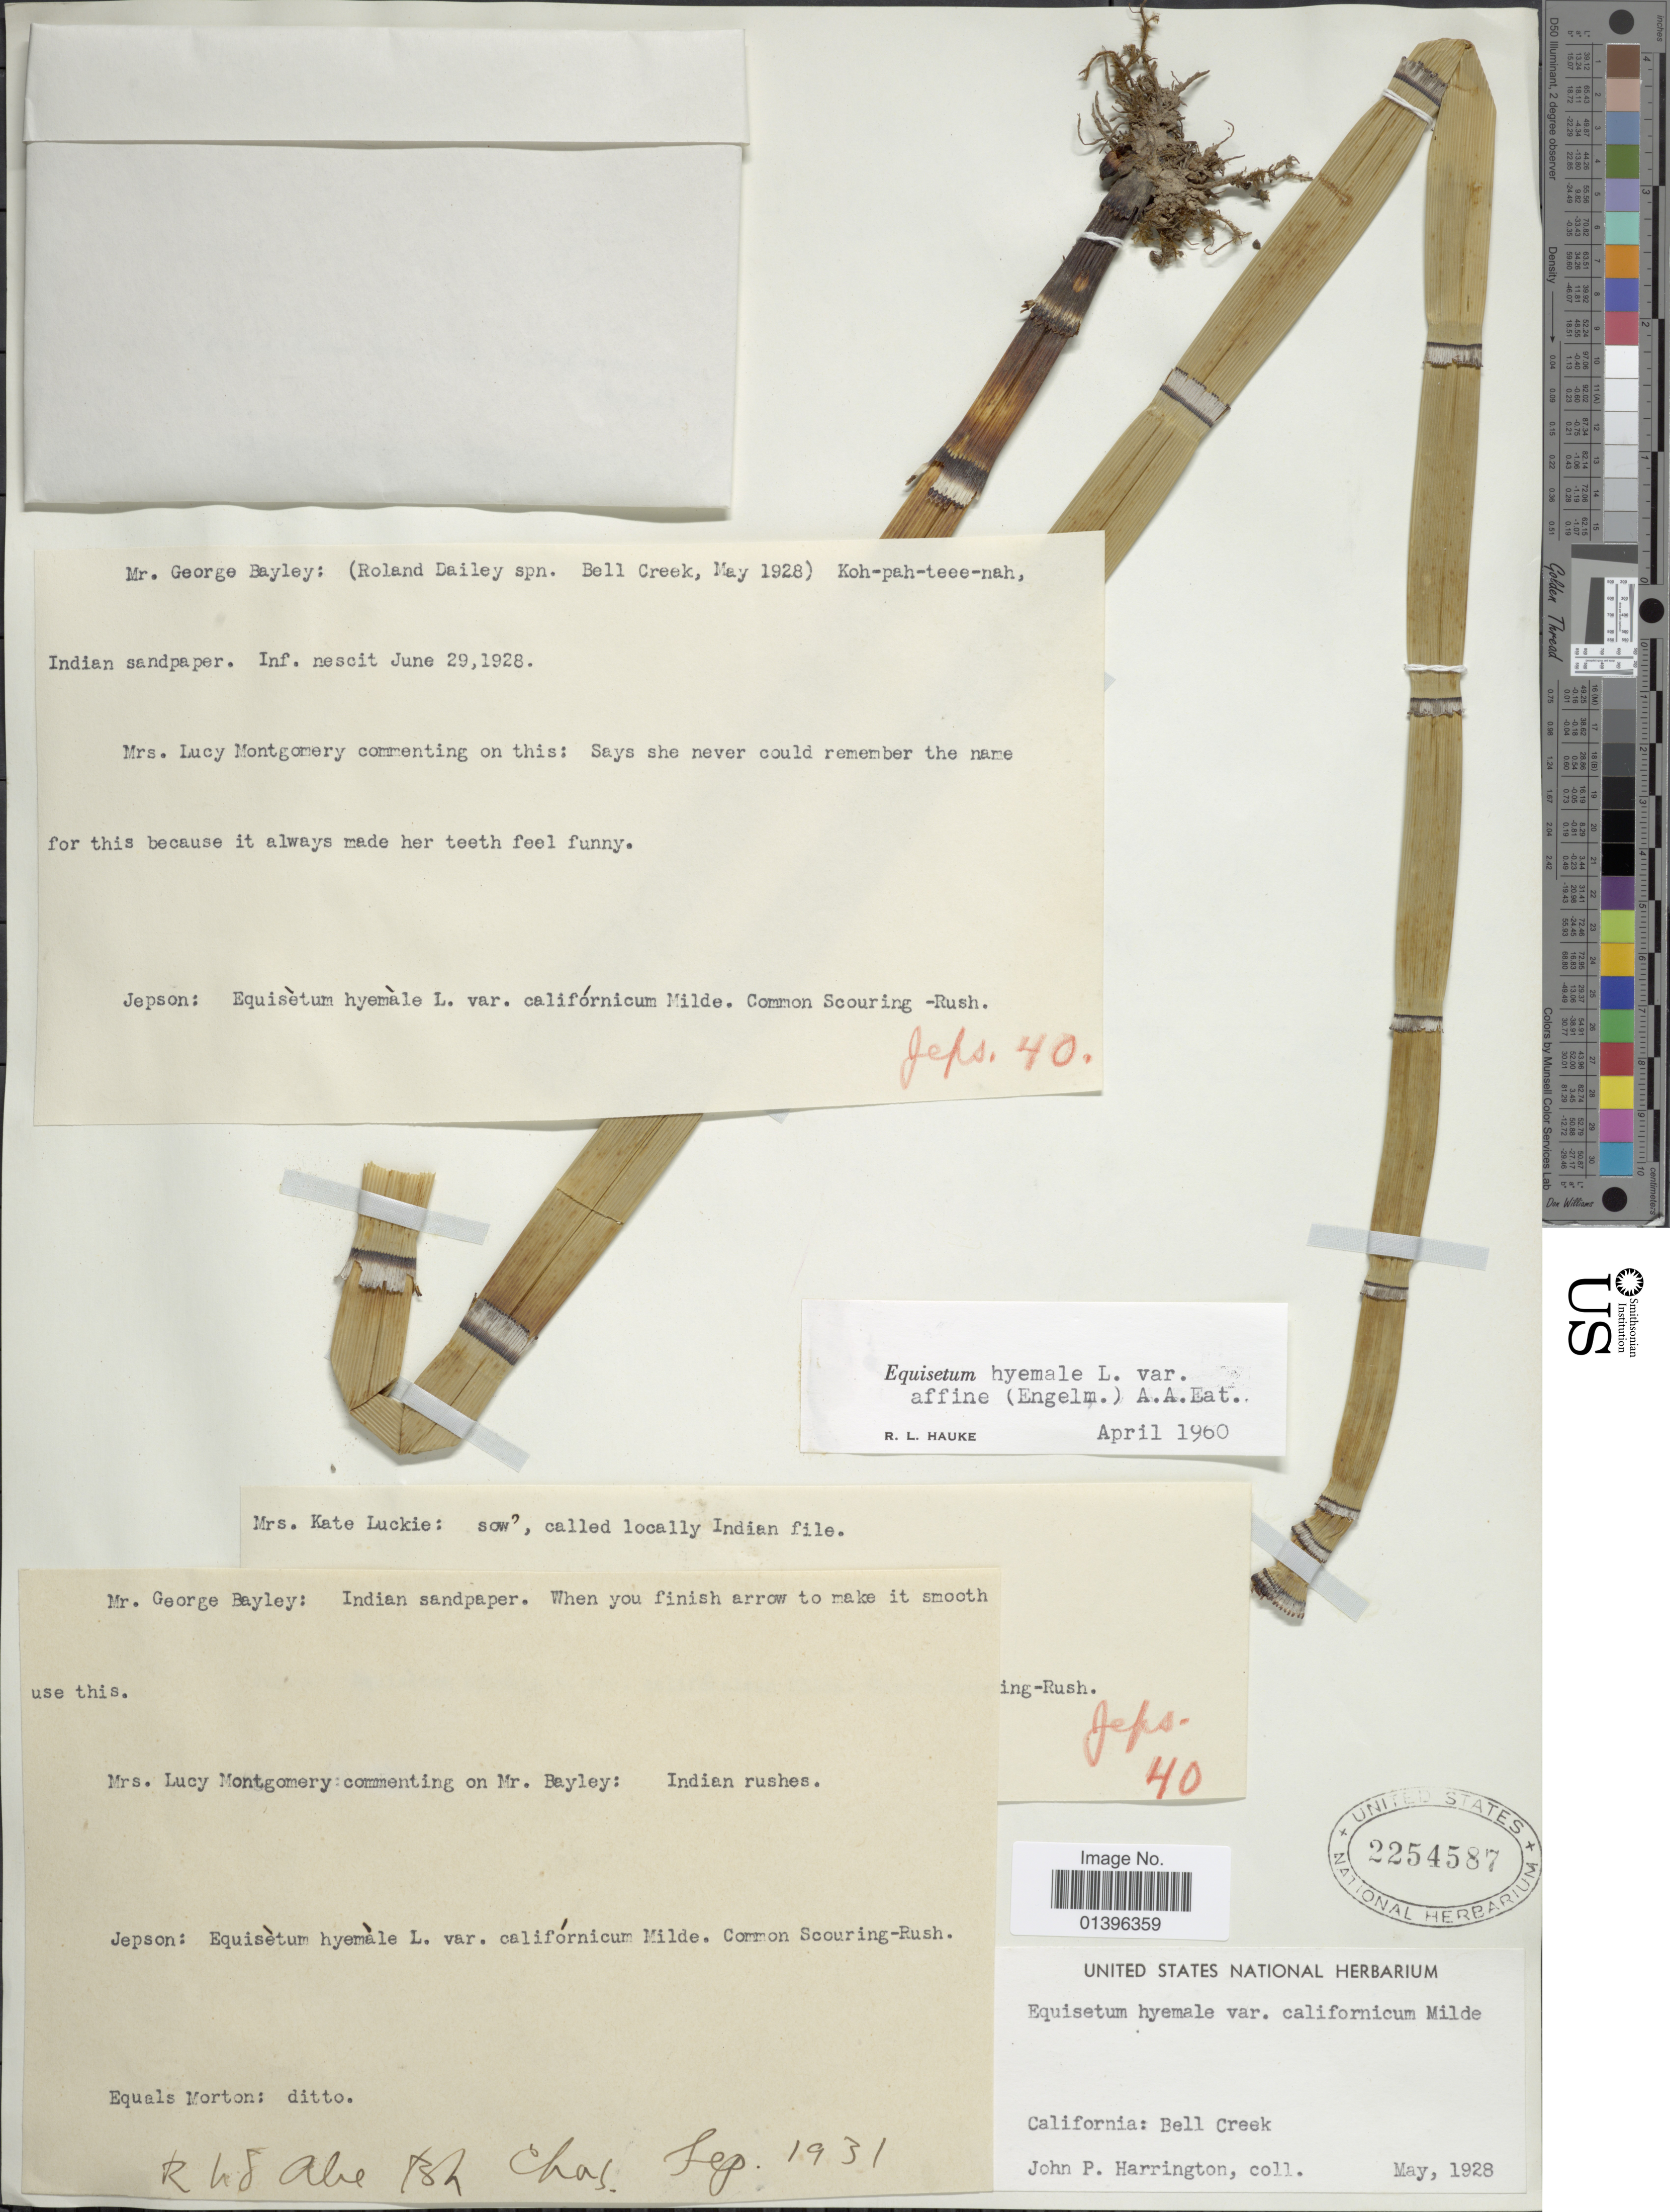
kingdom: Plantae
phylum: Tracheophyta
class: Polypodiopsida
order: Equisetales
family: Equisetaceae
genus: Equisetum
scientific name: Equisetum hyemale var. affine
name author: (Engelm.) A.A. Eaton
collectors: J. Harrington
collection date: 1928-05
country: United States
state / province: California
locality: Bell Creek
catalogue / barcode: US 2254587